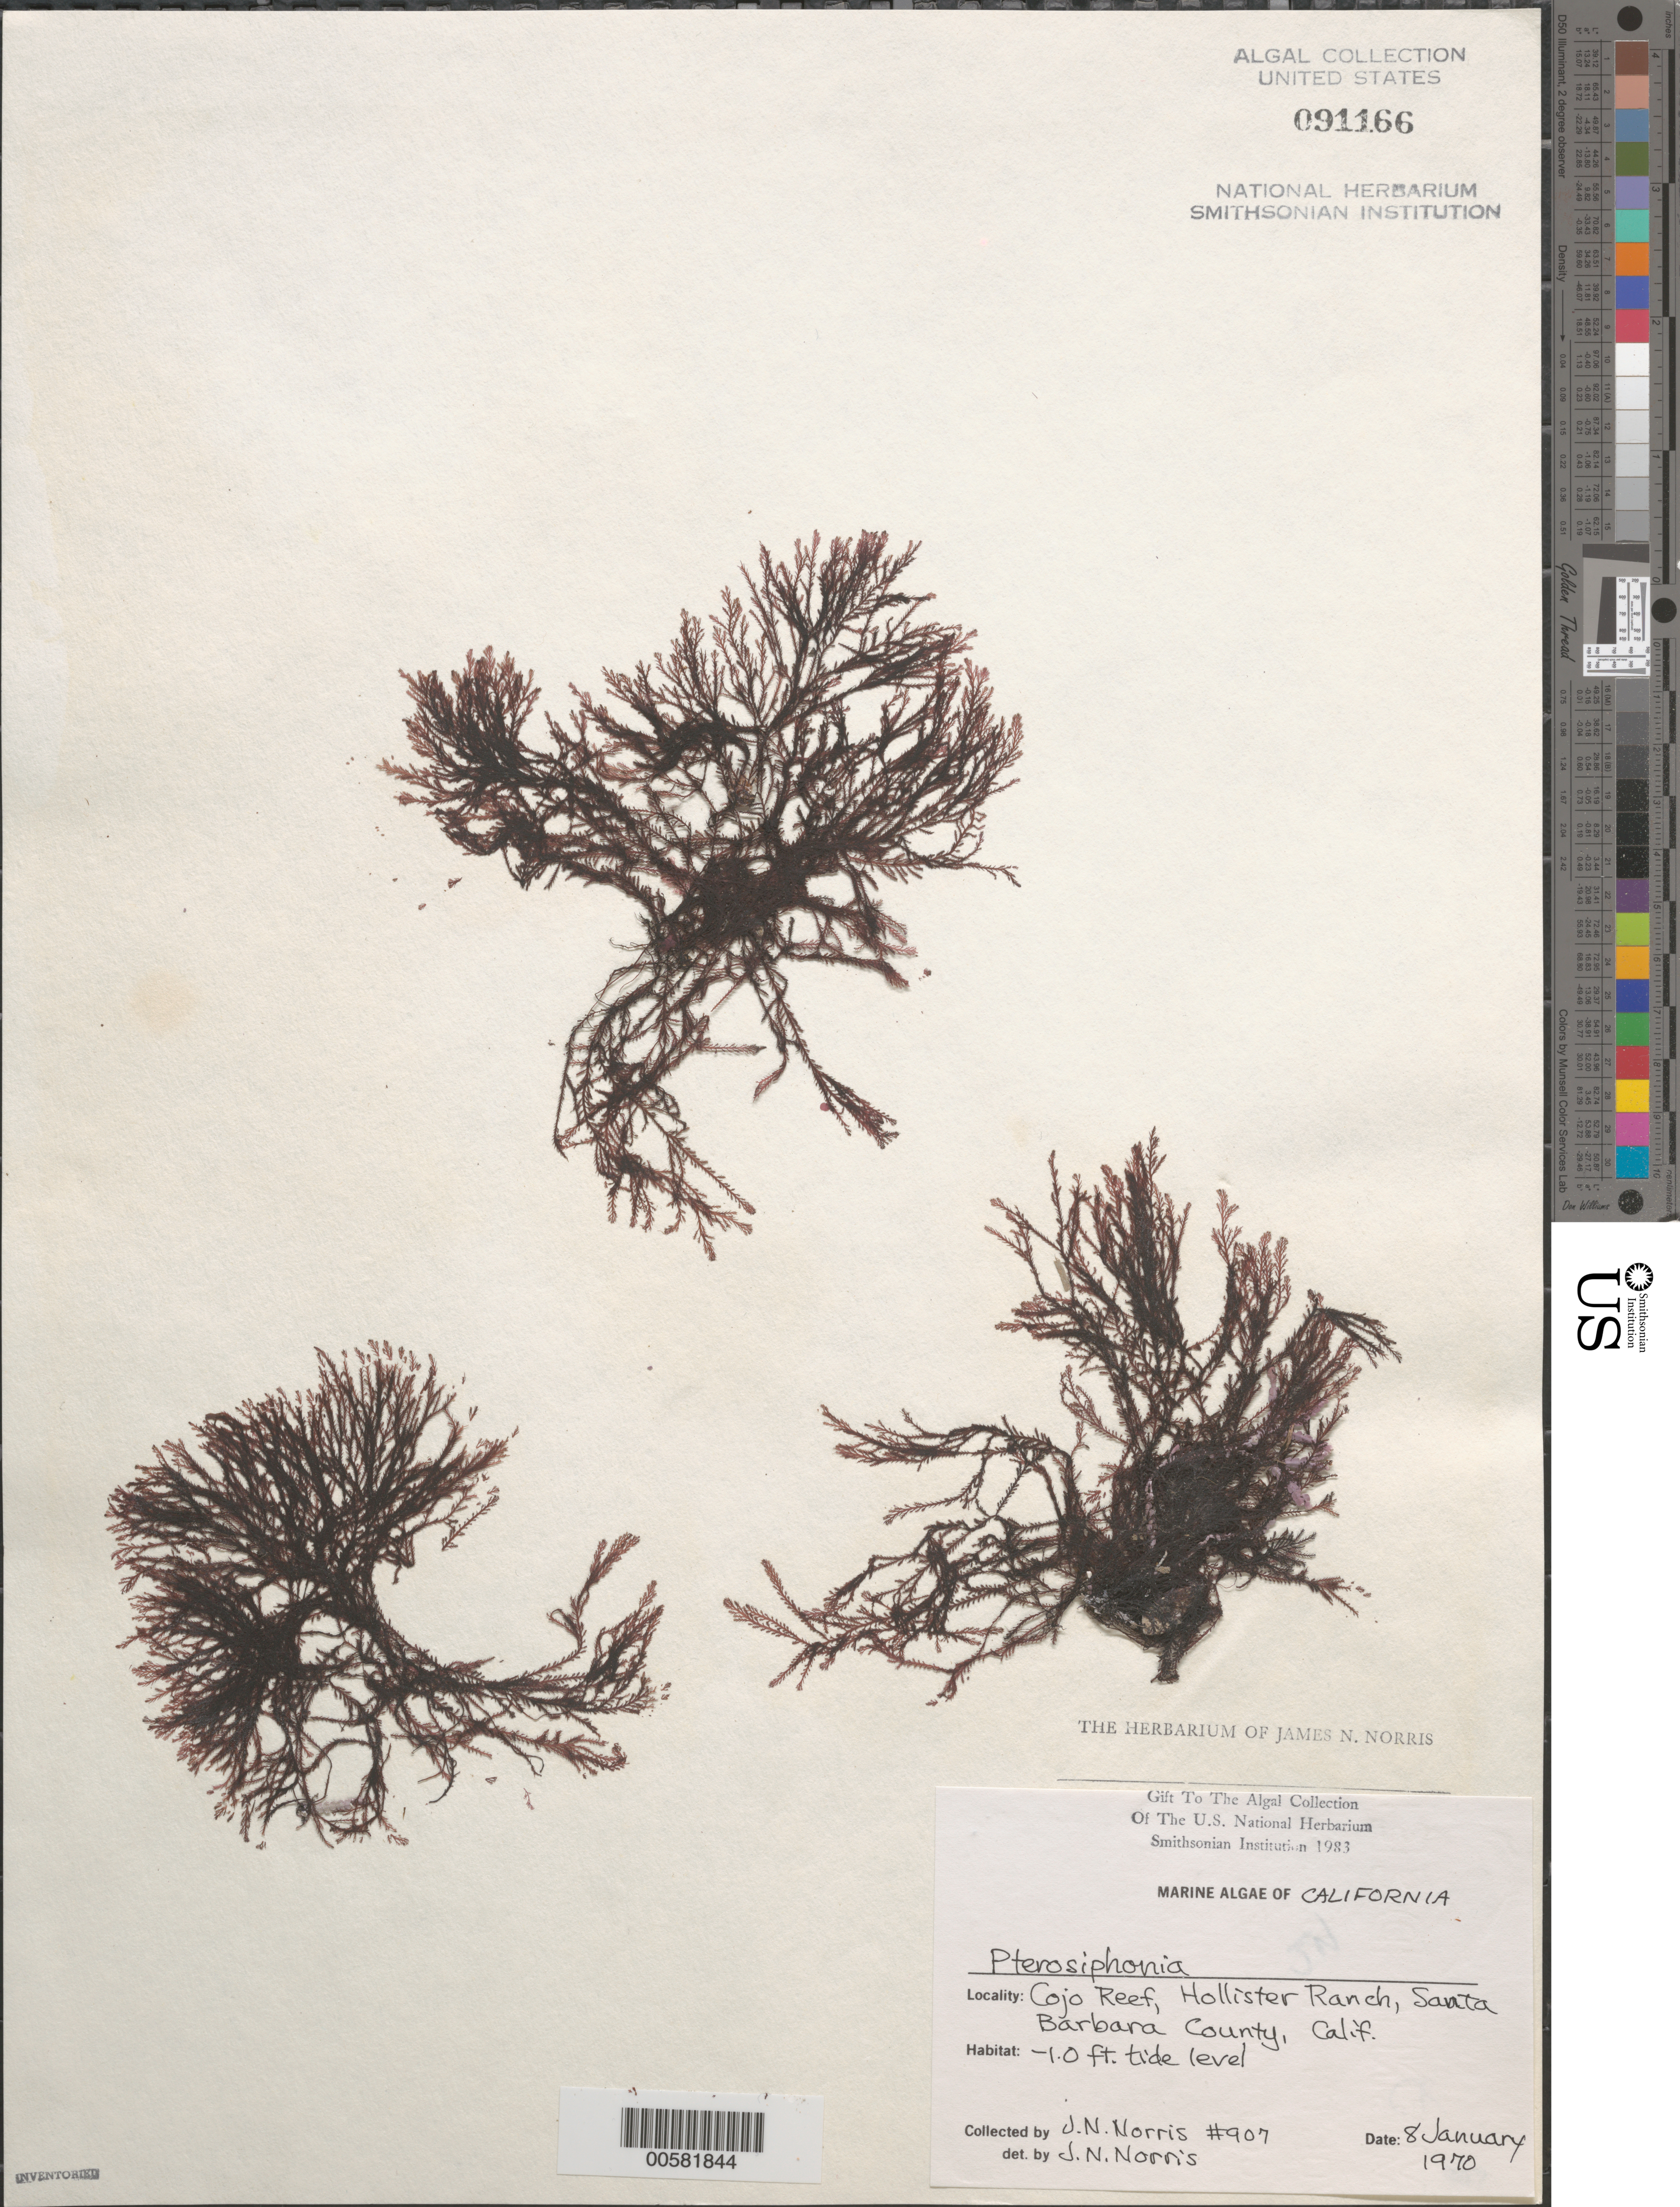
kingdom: Plantae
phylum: Rhodophyta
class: Florideophyceae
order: Ceramiales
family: Rhodomelaceae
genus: Pterosiphonia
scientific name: Pterosiphonia sp.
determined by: Norris, James N.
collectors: J. N. Norris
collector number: JN-907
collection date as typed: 08 Jan 1969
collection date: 1969-01-08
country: United States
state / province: California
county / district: Santa Barbara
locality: Cojo Reef, Hollister Ranch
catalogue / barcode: US 91166